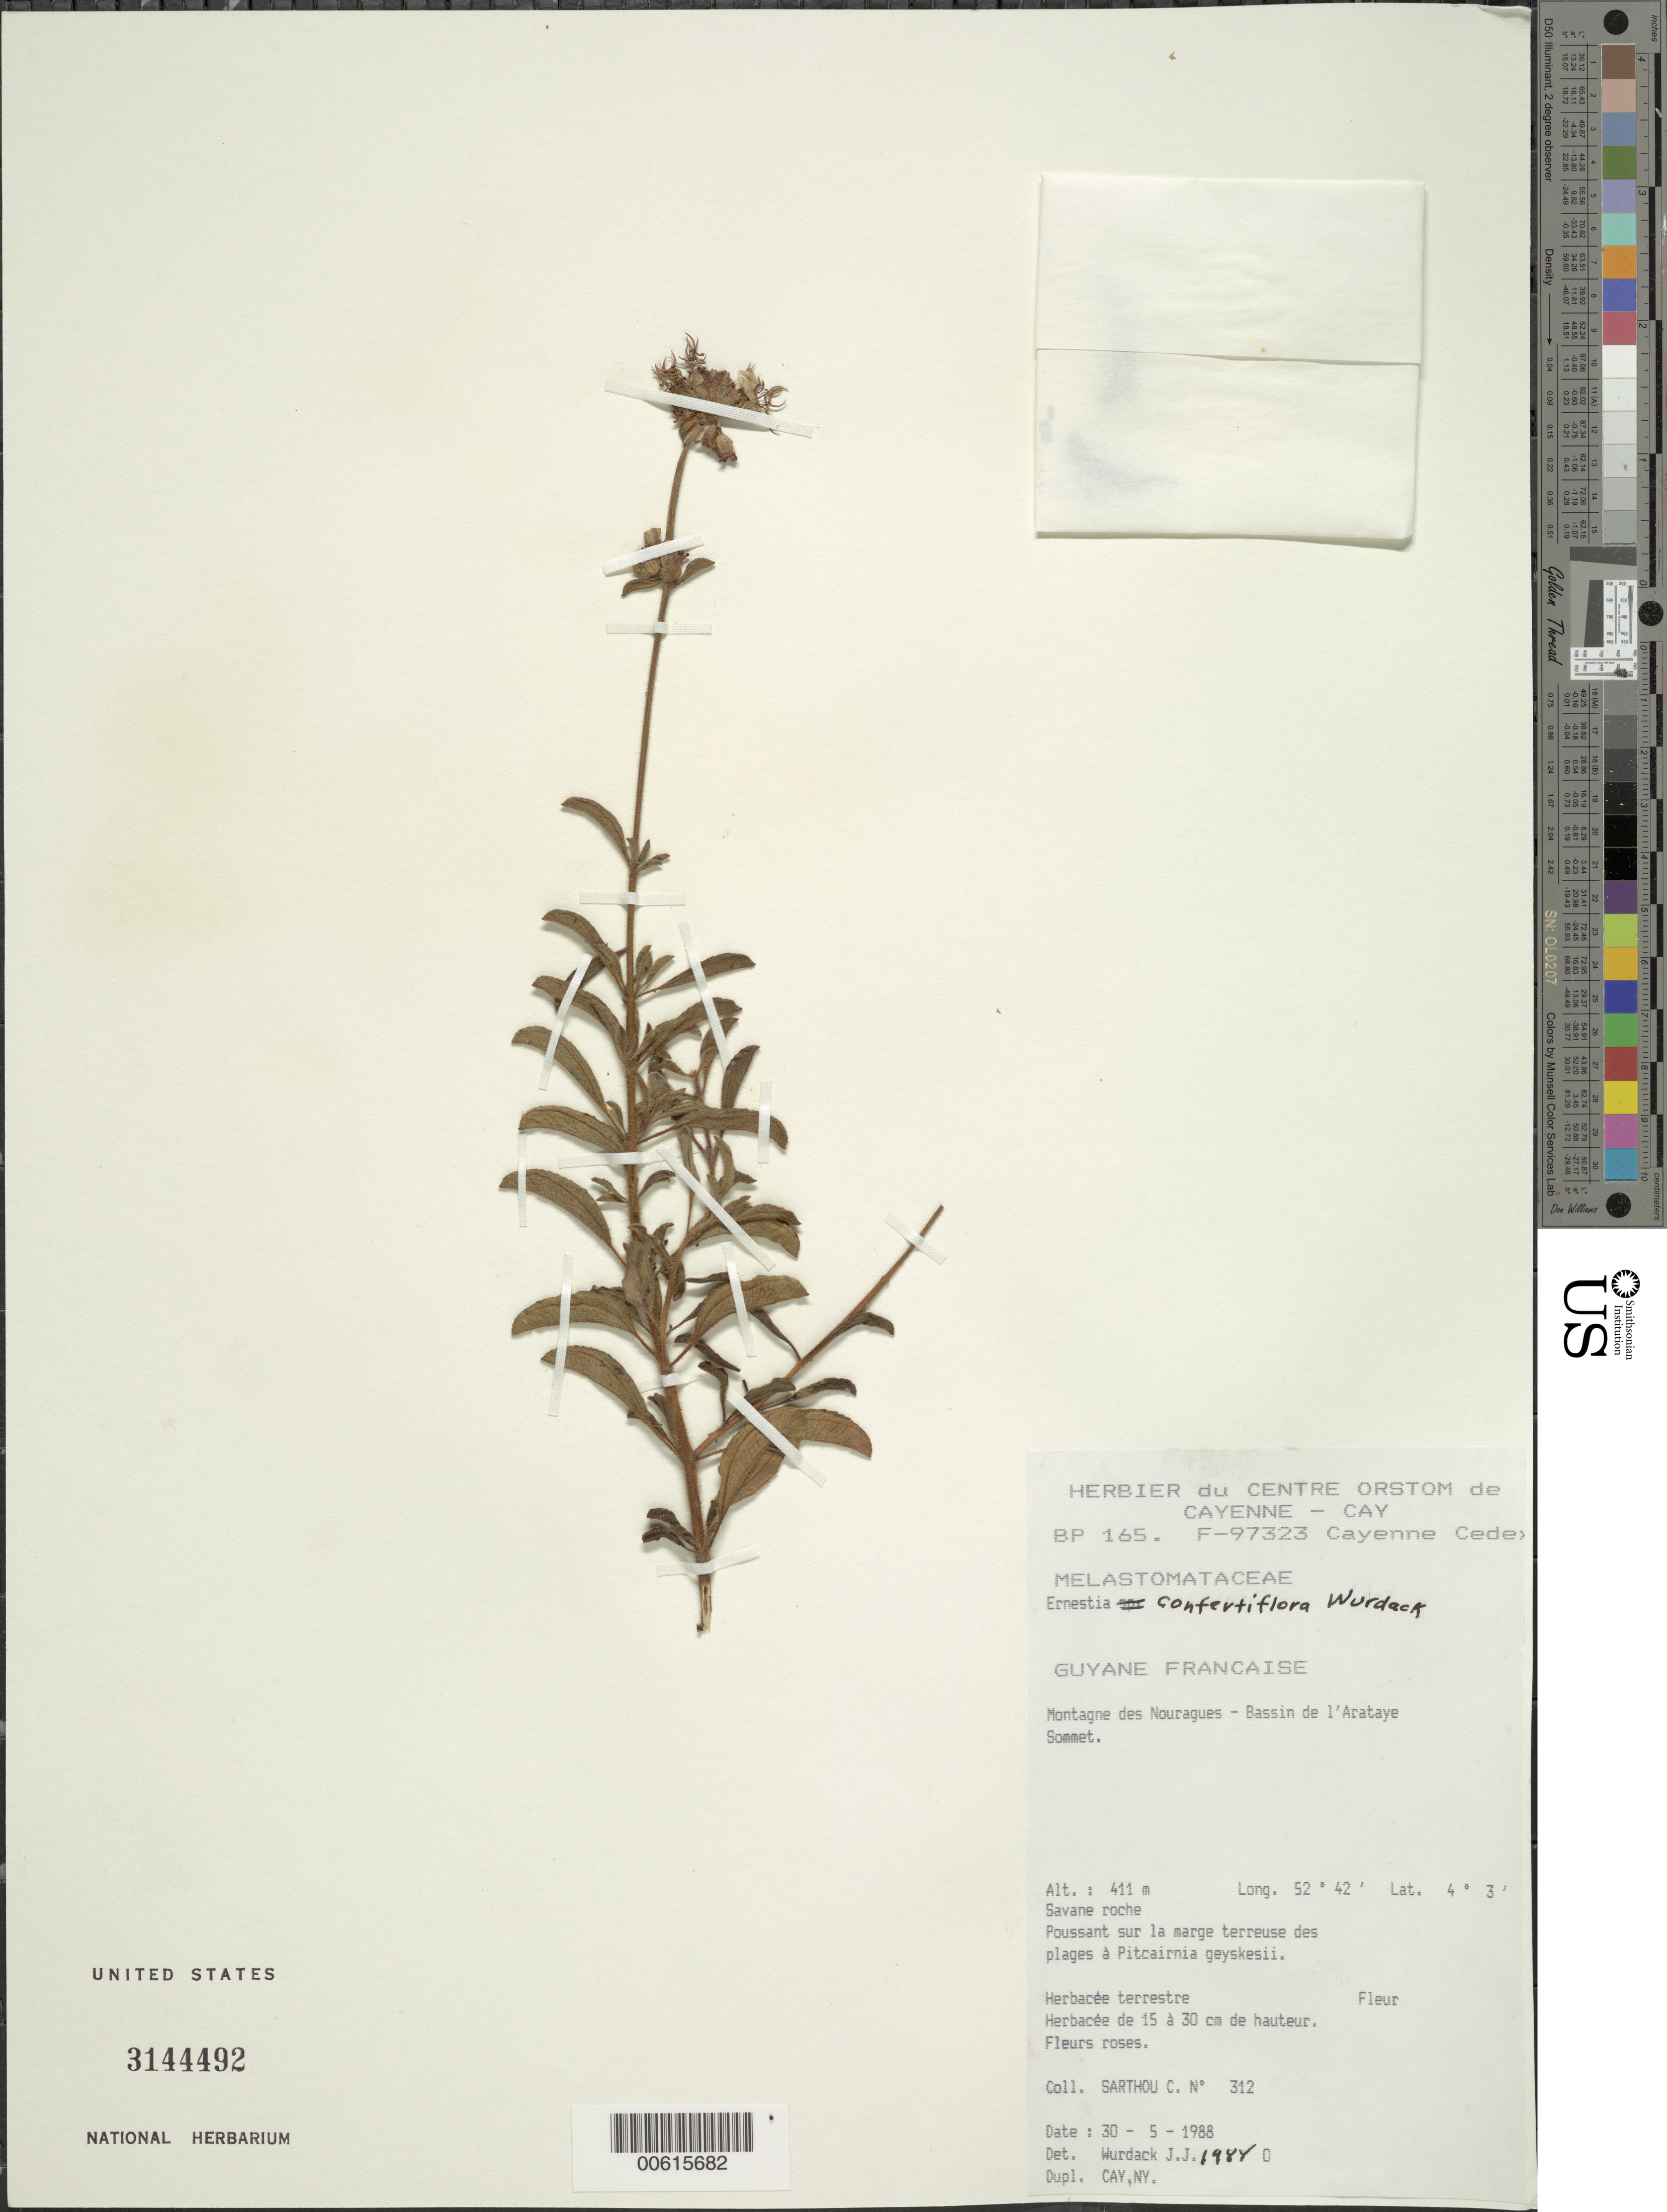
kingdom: Plantae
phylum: Tracheophyta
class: Magnoliopsida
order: Myrtales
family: Melastomataceae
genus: Ernestia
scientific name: Ernestia confertiflora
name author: Wurdack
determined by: Wurdack, John J., (US), US (UNITED STATES)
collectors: C. Sarthou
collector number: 312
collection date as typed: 30-May-88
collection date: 1988-05-30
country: French Guiana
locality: Montagnes des Nouragues, Bassin de l'Arataye, sommet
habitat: Savane roche. Poussant sur la marge terresuse des plages a Pitcairnia geyskesii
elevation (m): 411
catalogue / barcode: US 3144492